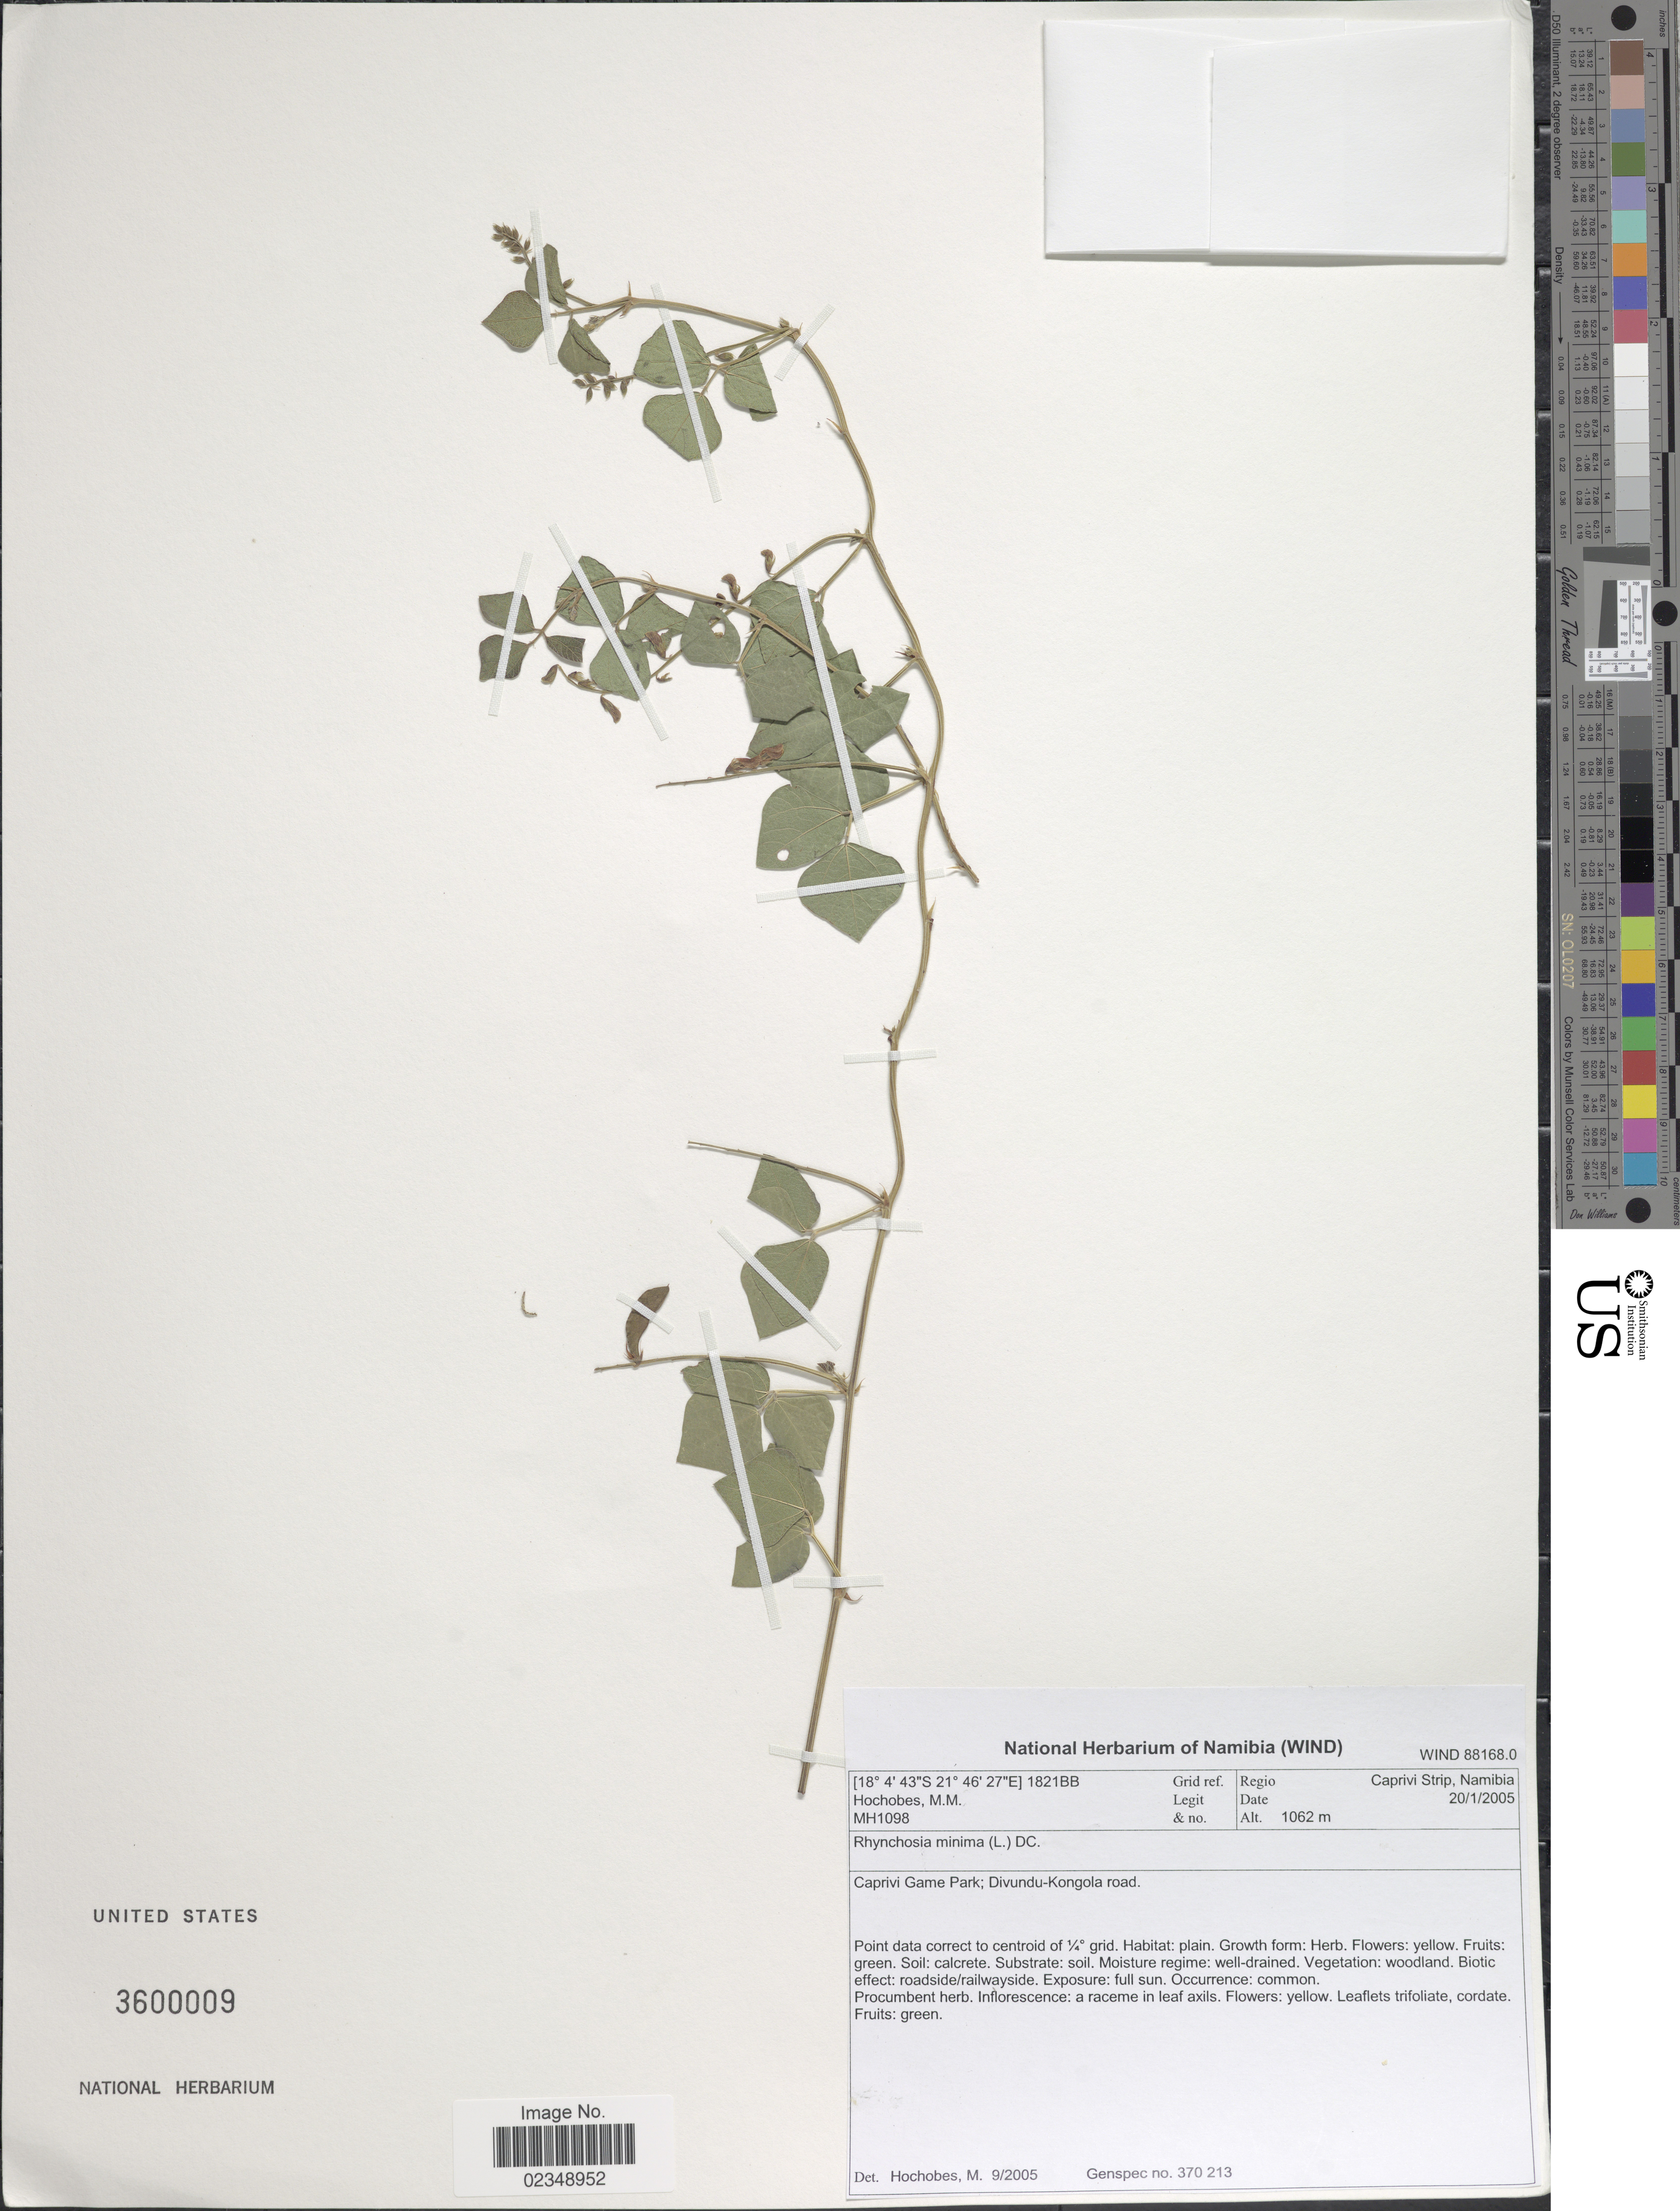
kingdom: Plantae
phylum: Tracheophyta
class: Magnoliopsida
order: Fabales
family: Fabaceae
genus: Rhynchosia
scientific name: Rhynchosia minima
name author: (L.) DC.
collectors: M. Hochobes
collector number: MH1098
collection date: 2005-01-20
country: Namibia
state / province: Caprivi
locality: Caprivi Strip, Namibia, Camprivi Game Park; Divundu-Kongola road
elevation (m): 1062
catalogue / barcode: US 3600009